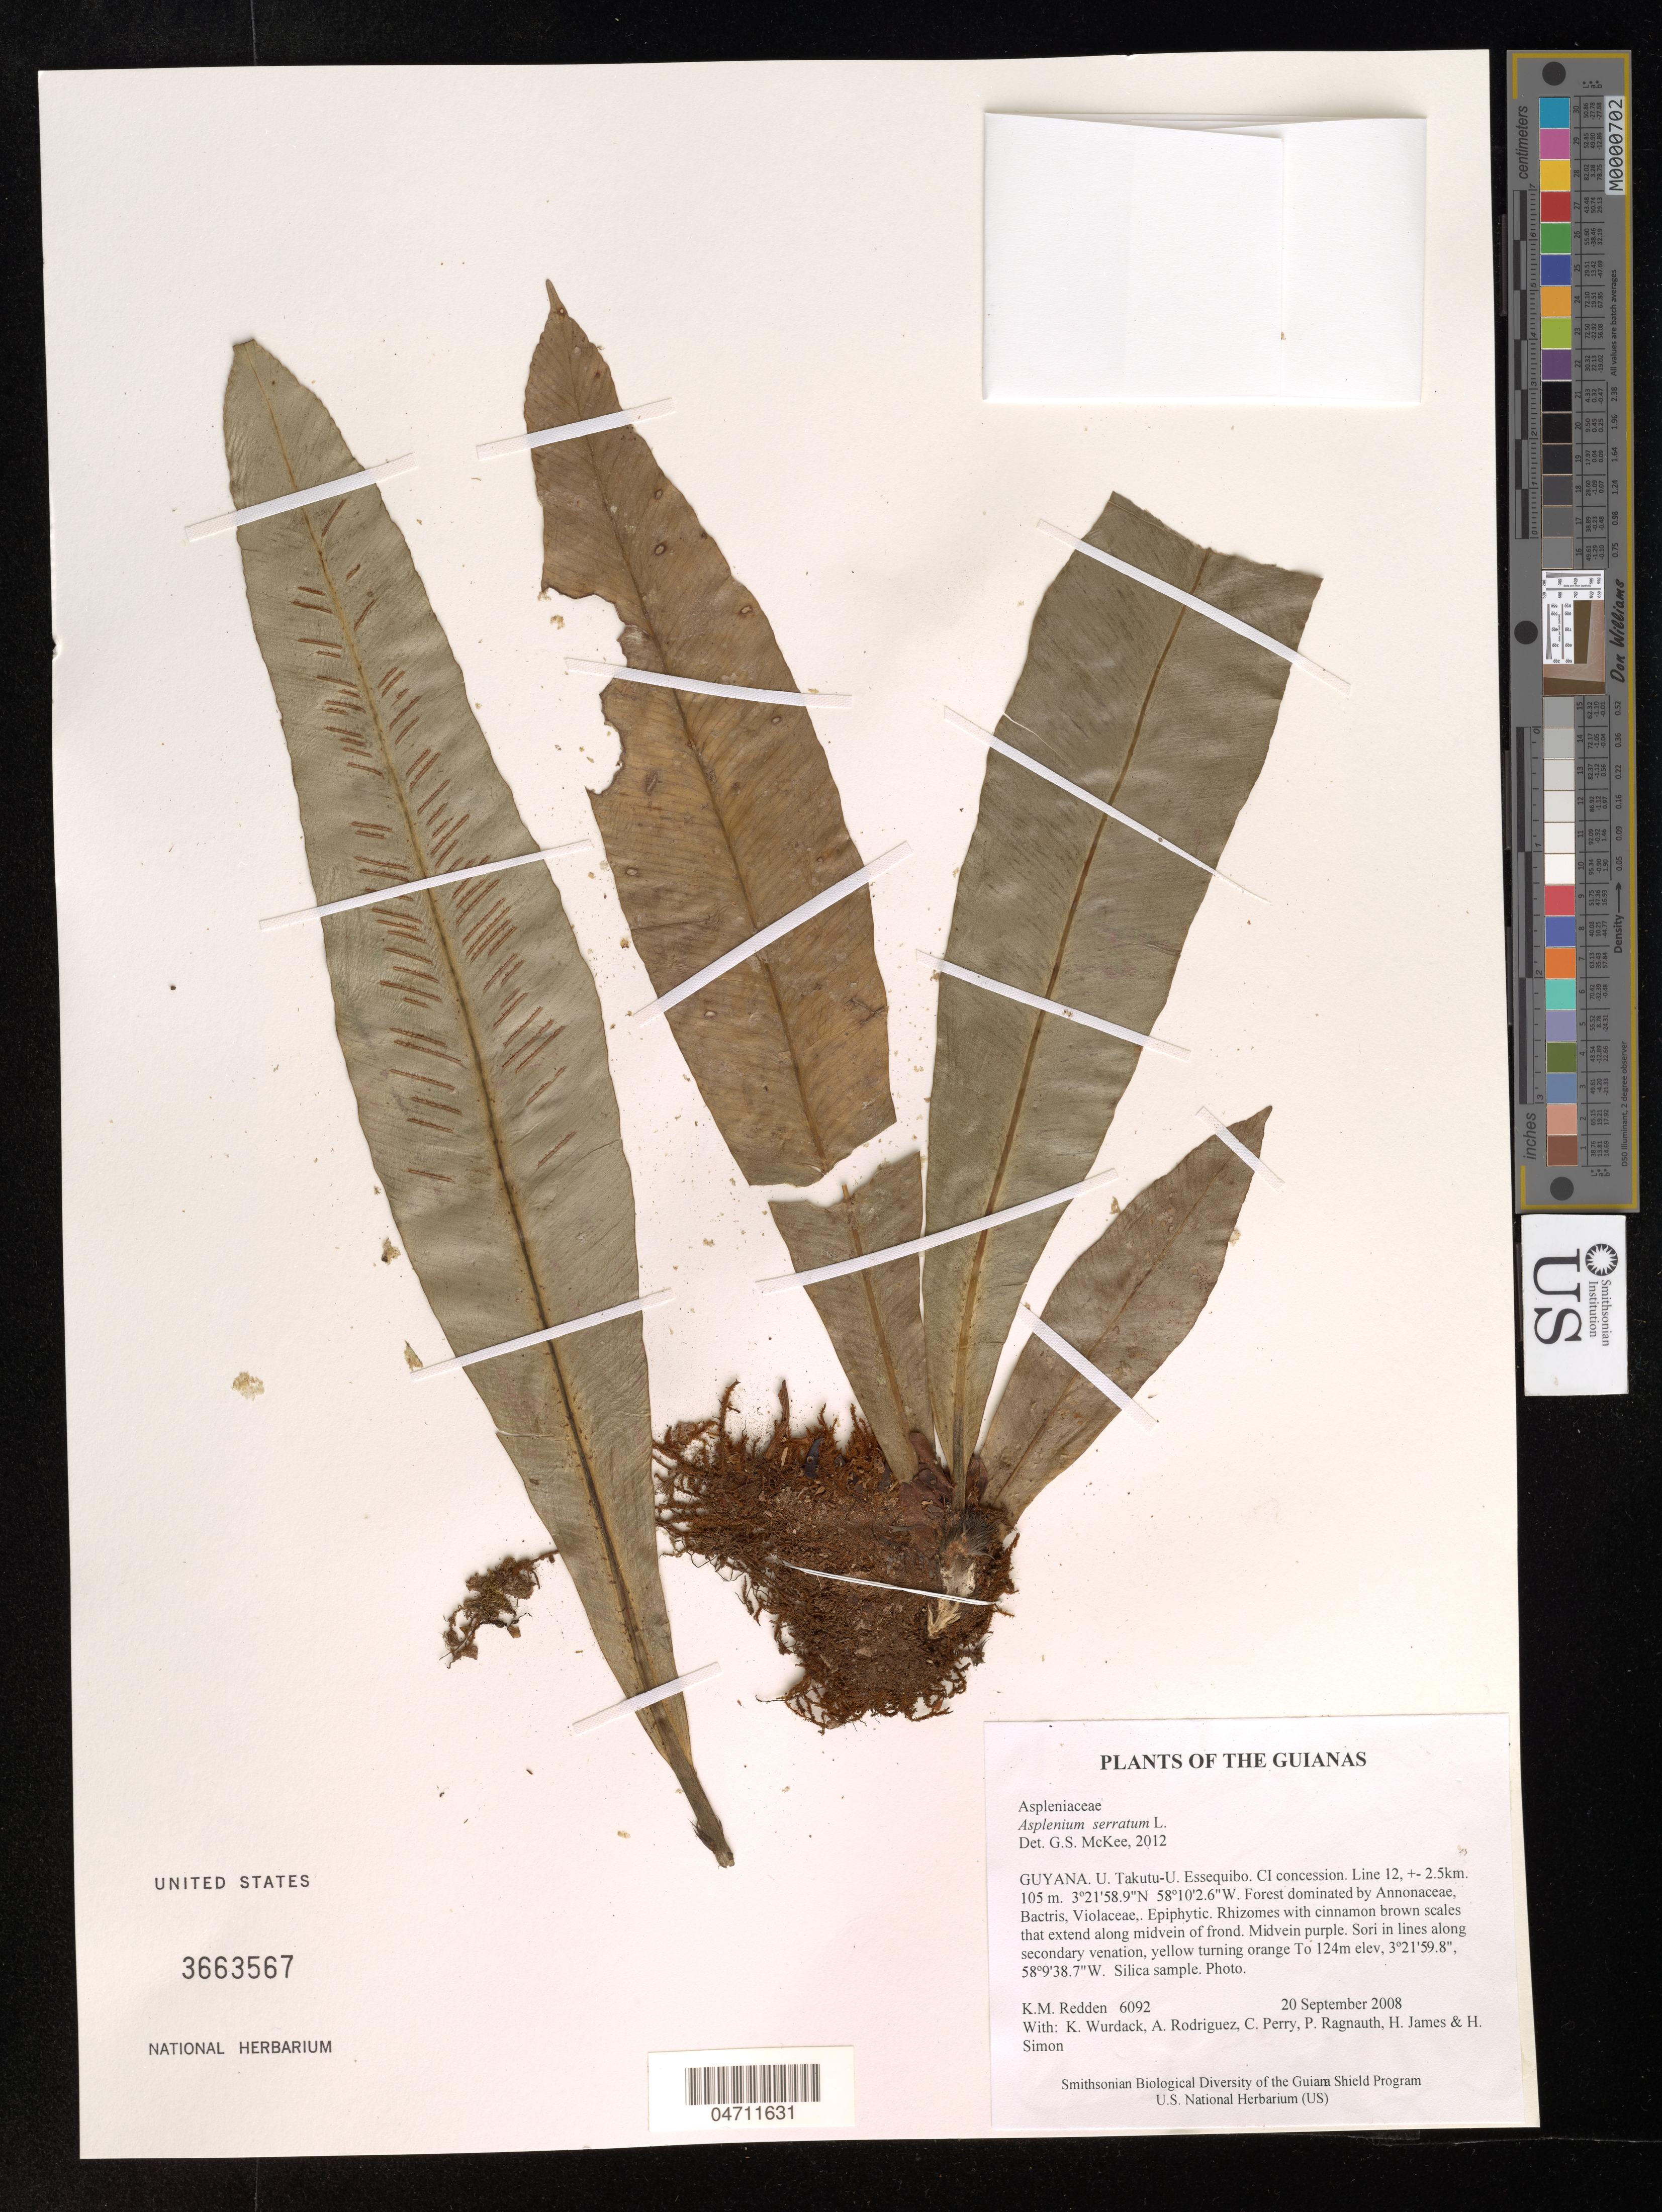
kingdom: Plantae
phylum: Tracheophyta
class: Polypodiopsida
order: Polypodiales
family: Aspleniaceae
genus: Asplenium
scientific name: Asplenium serratum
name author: L.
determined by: McKee, G. S., (US), NMNH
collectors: K. M. Redden, K. Wurdack, A. Rodriguez, C. Perry, P. Ragnauth, H. James & H. Simon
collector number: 6092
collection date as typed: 20 September 2008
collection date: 2008-09-20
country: Guyana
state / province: U. Takutu-U. Essequibo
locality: CI concession. Line 12, +- 2.5km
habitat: Forest dominated by Annonaceae, Bactris, Violaceae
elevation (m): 105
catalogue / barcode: US 3663567